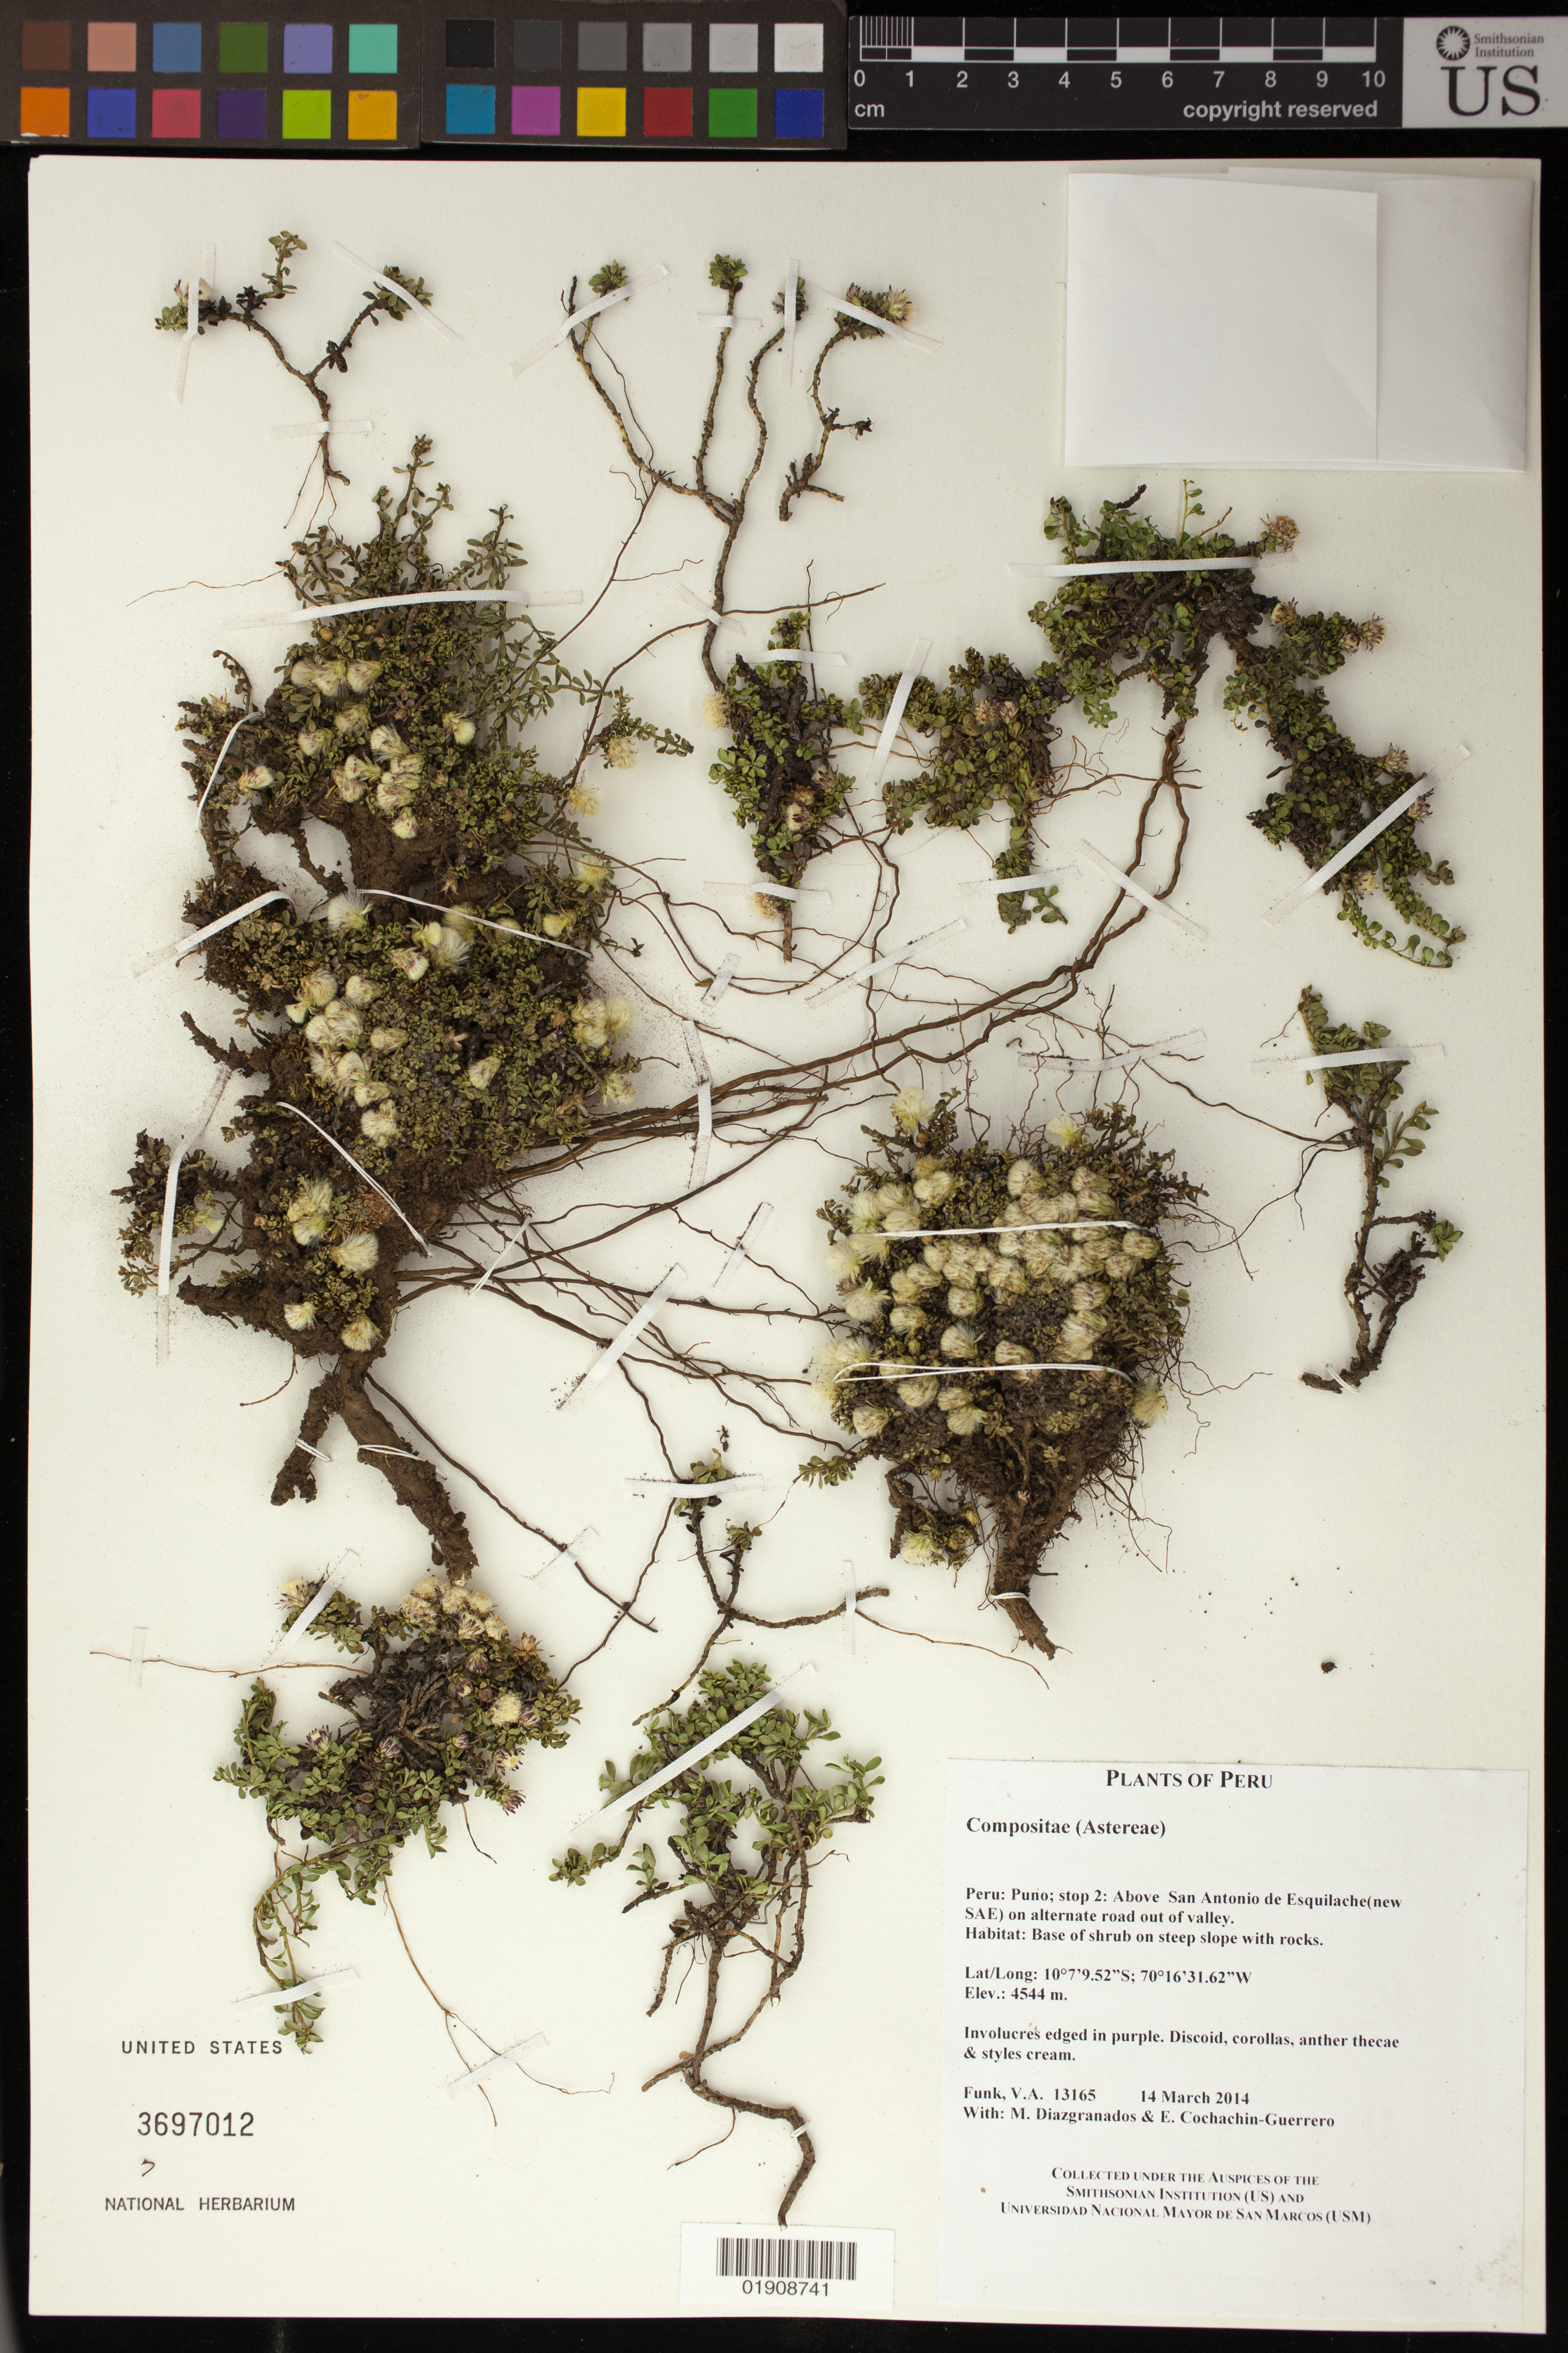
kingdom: Plantae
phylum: Tracheophyta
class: Magnoliopsida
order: Asterales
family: Asteraceae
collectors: M. Diazgranados C. & E. Cochachin Guerrero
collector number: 13165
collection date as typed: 14 March 2014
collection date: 2014-03-14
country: Peru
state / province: Puno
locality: Above San Antonio de Esquilache (new SAE) on alternate road out of valley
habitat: Base of shrub on steep slope with rocks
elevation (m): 4544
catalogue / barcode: US 3697012